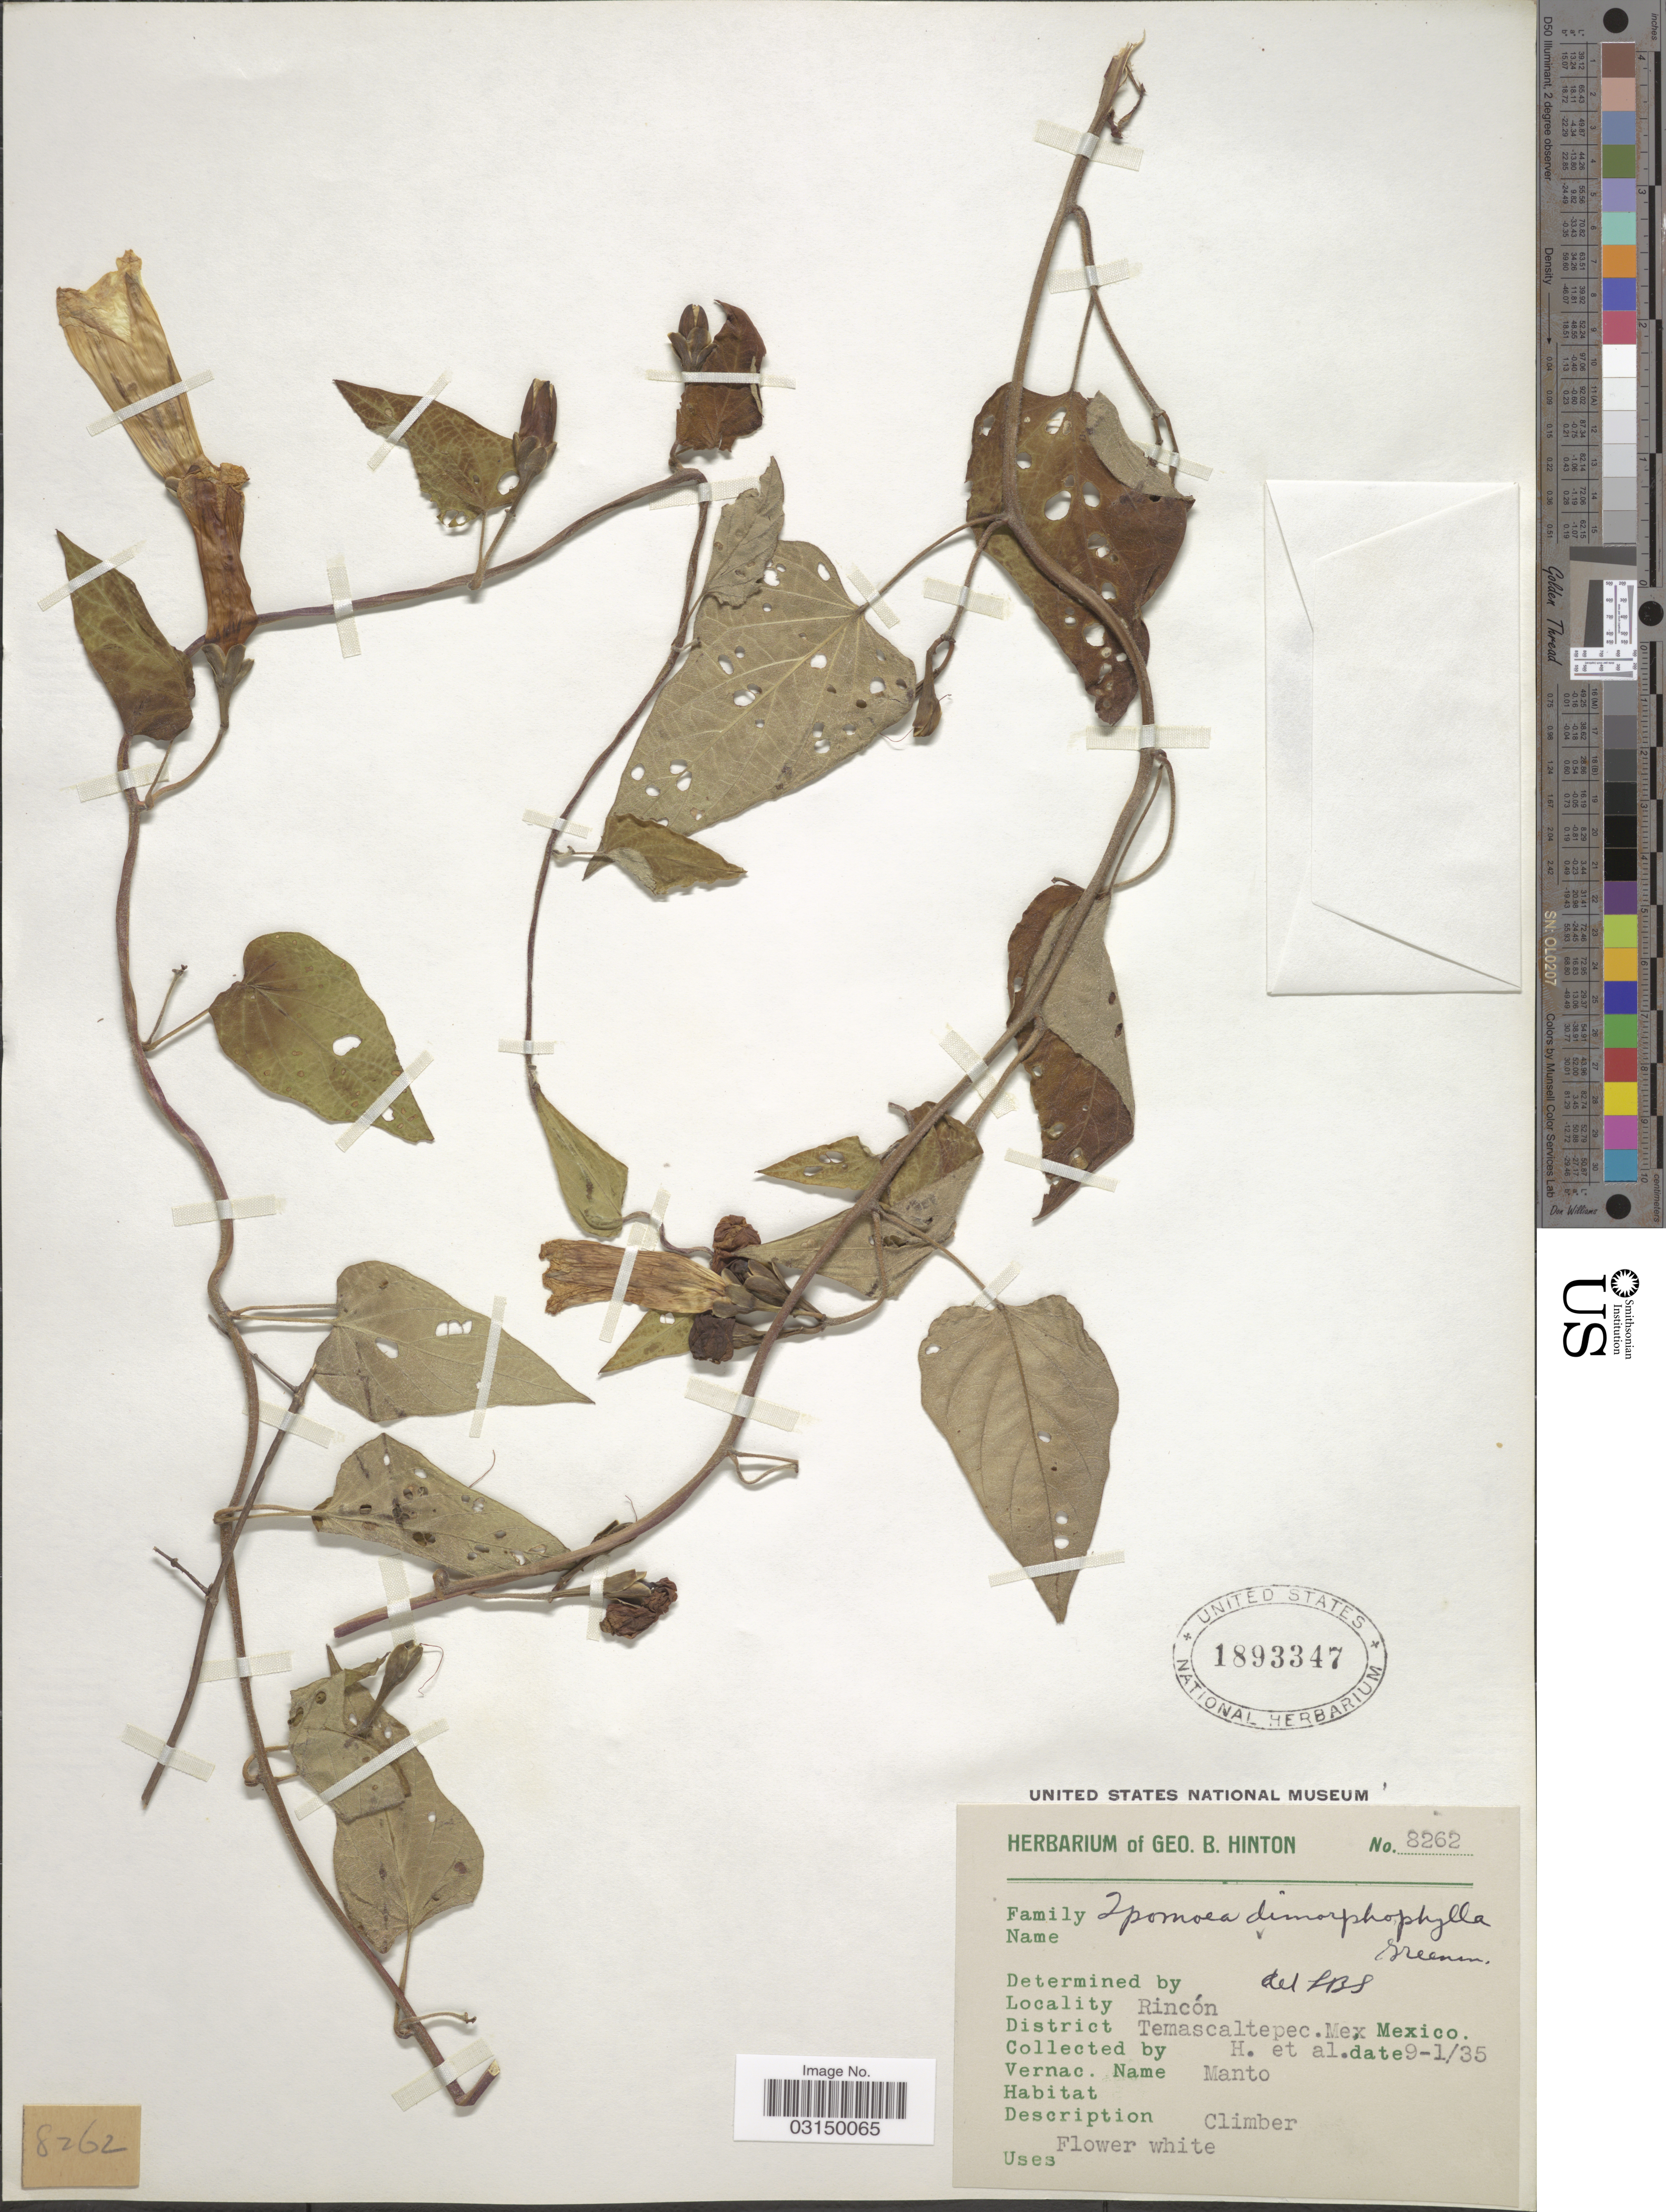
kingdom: Plantae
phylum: Tracheophyta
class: Magnoliopsida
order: Solanales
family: Convolvulaceae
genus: Ipomoea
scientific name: Ipomoea dimorphophylla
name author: Greenm.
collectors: G. B. Hinton & et al.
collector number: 8262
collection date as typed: Transcribed d/m/y: 9/1/35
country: Mexico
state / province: México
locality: Rincón, District Temascaltepec.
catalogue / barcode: US 1893347